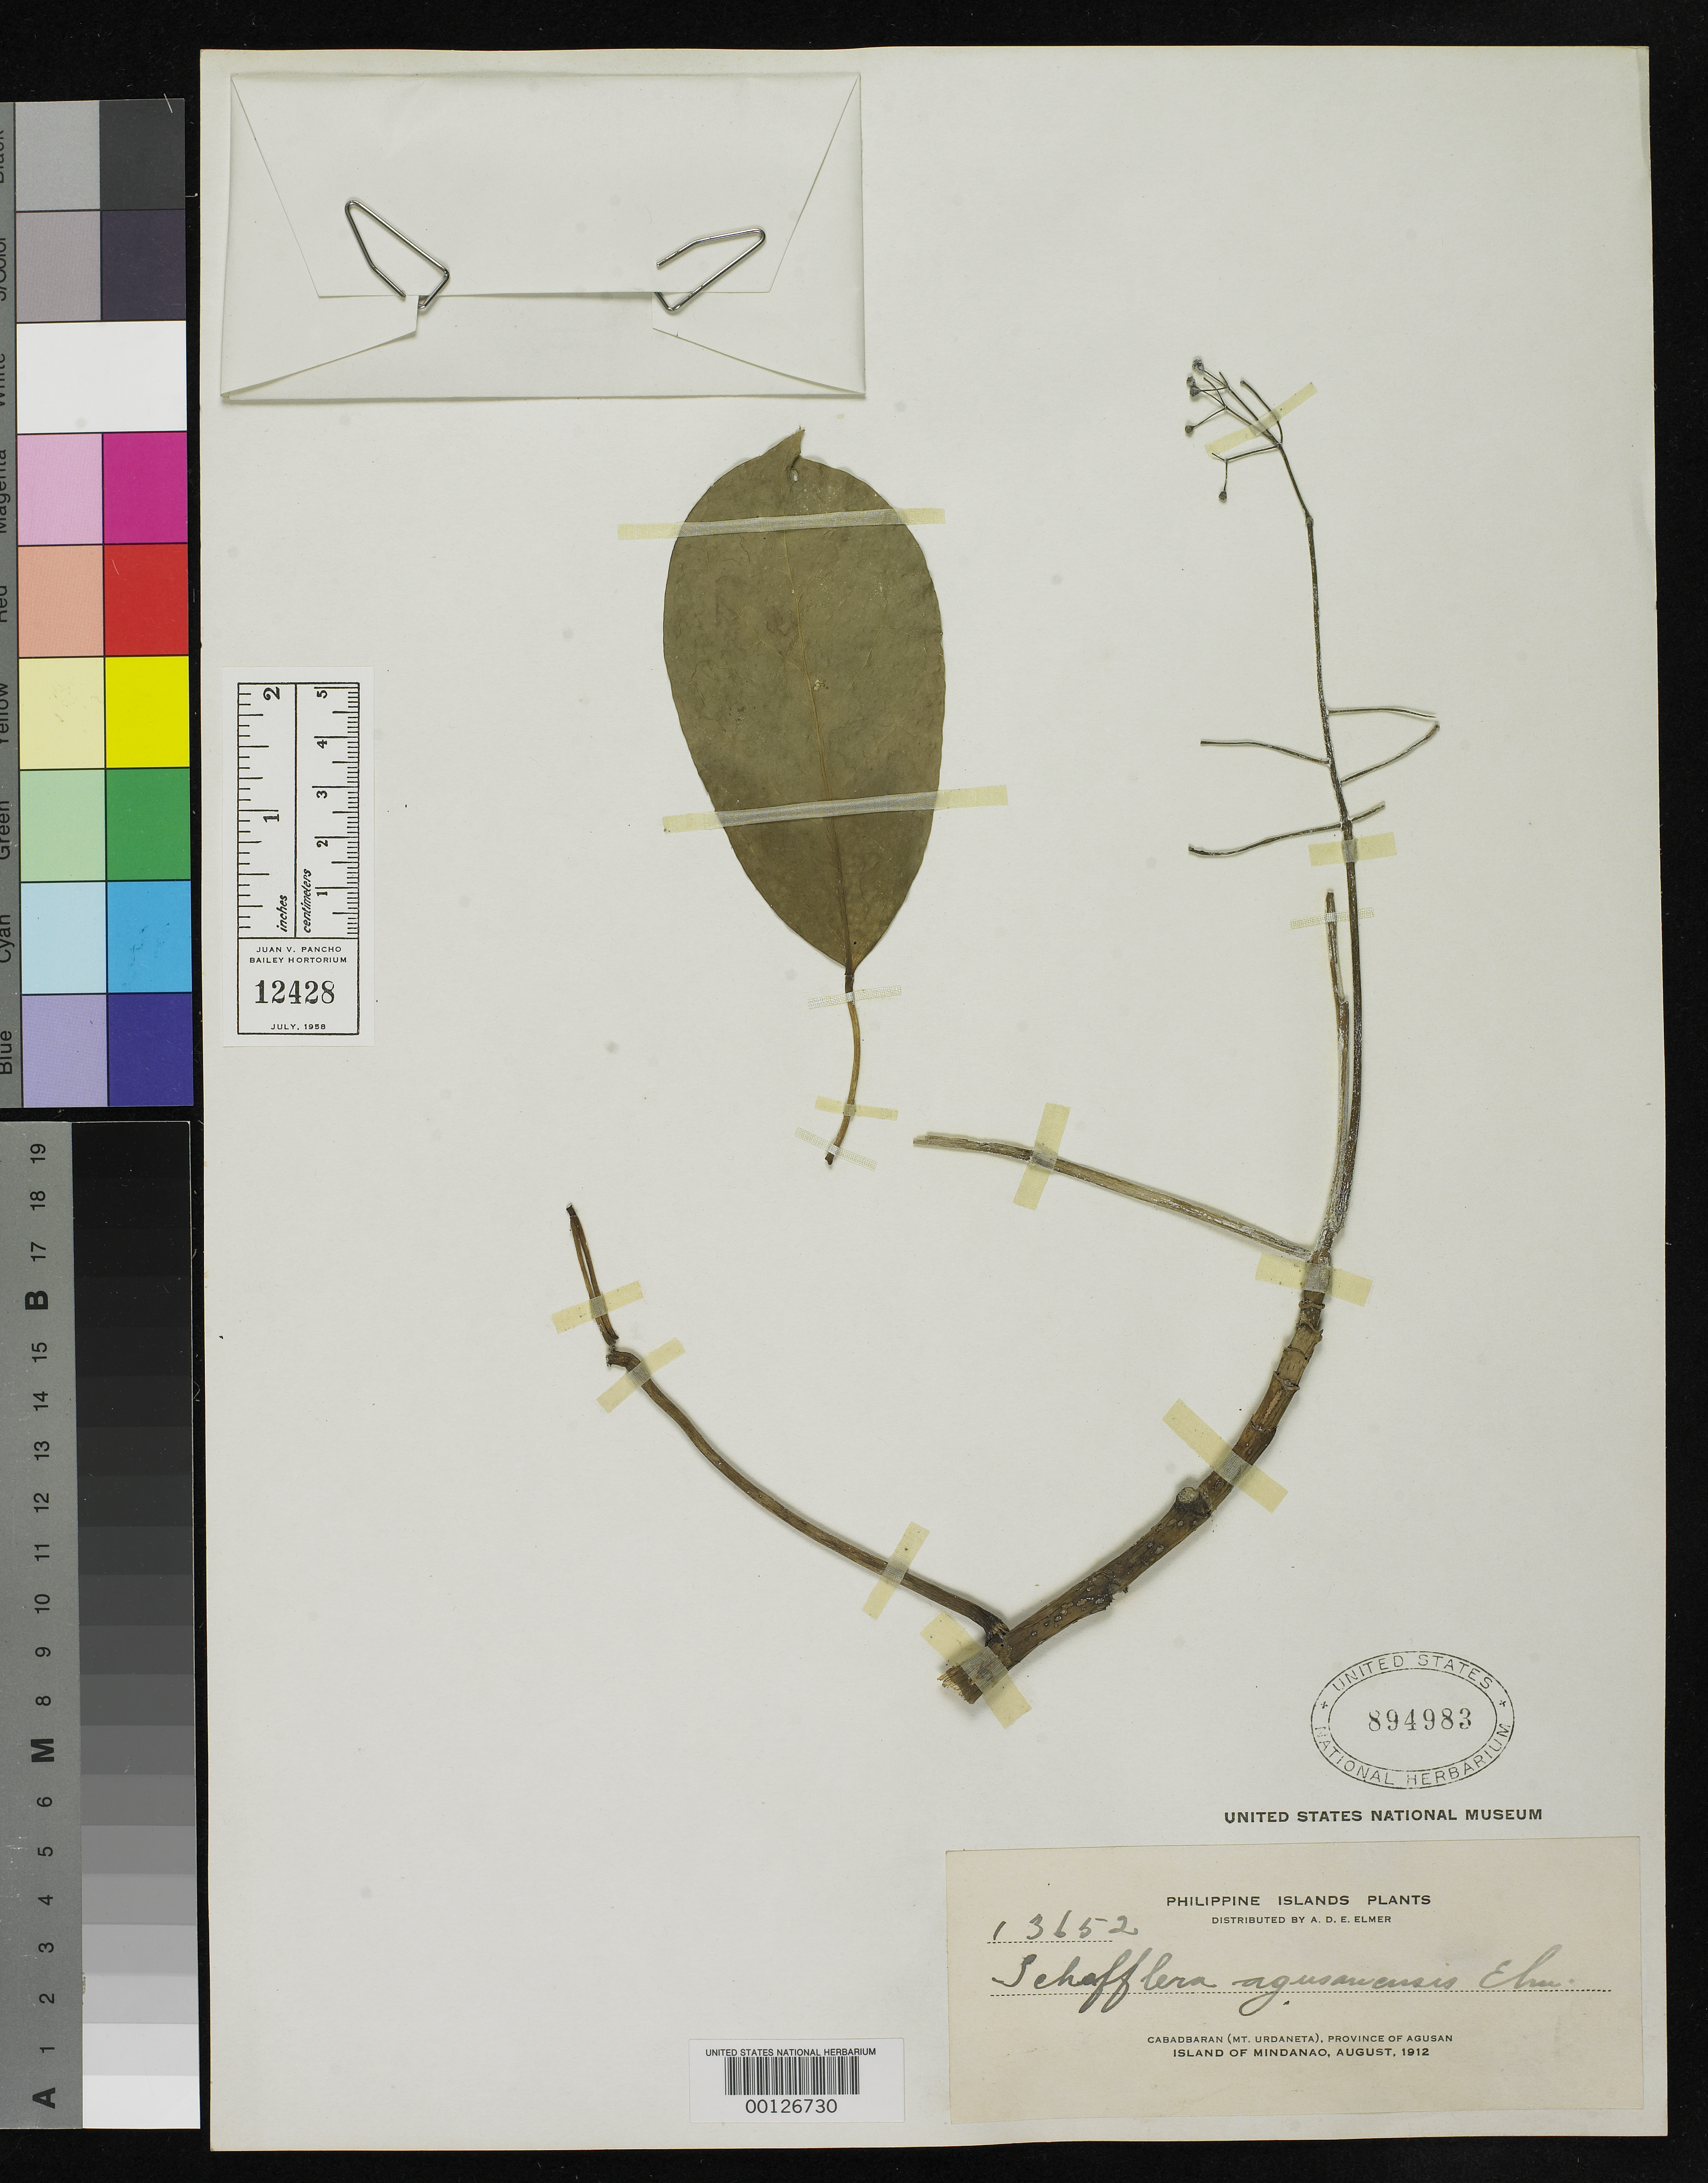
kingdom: Plantae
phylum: Tracheophyta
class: Magnoliopsida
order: Apiales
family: Araliaceae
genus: Schefflera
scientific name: Schefflera agusanensis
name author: Elmer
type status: Isotype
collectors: A. D. E. Elmer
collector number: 13652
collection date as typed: Aug 1912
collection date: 1912-08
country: Philippines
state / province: Caraga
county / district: Agusan del Norte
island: Mindanao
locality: Cabadbaran (Mt. Urdaneta), Province of Agusan, Island of Mindanao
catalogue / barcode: US 894983